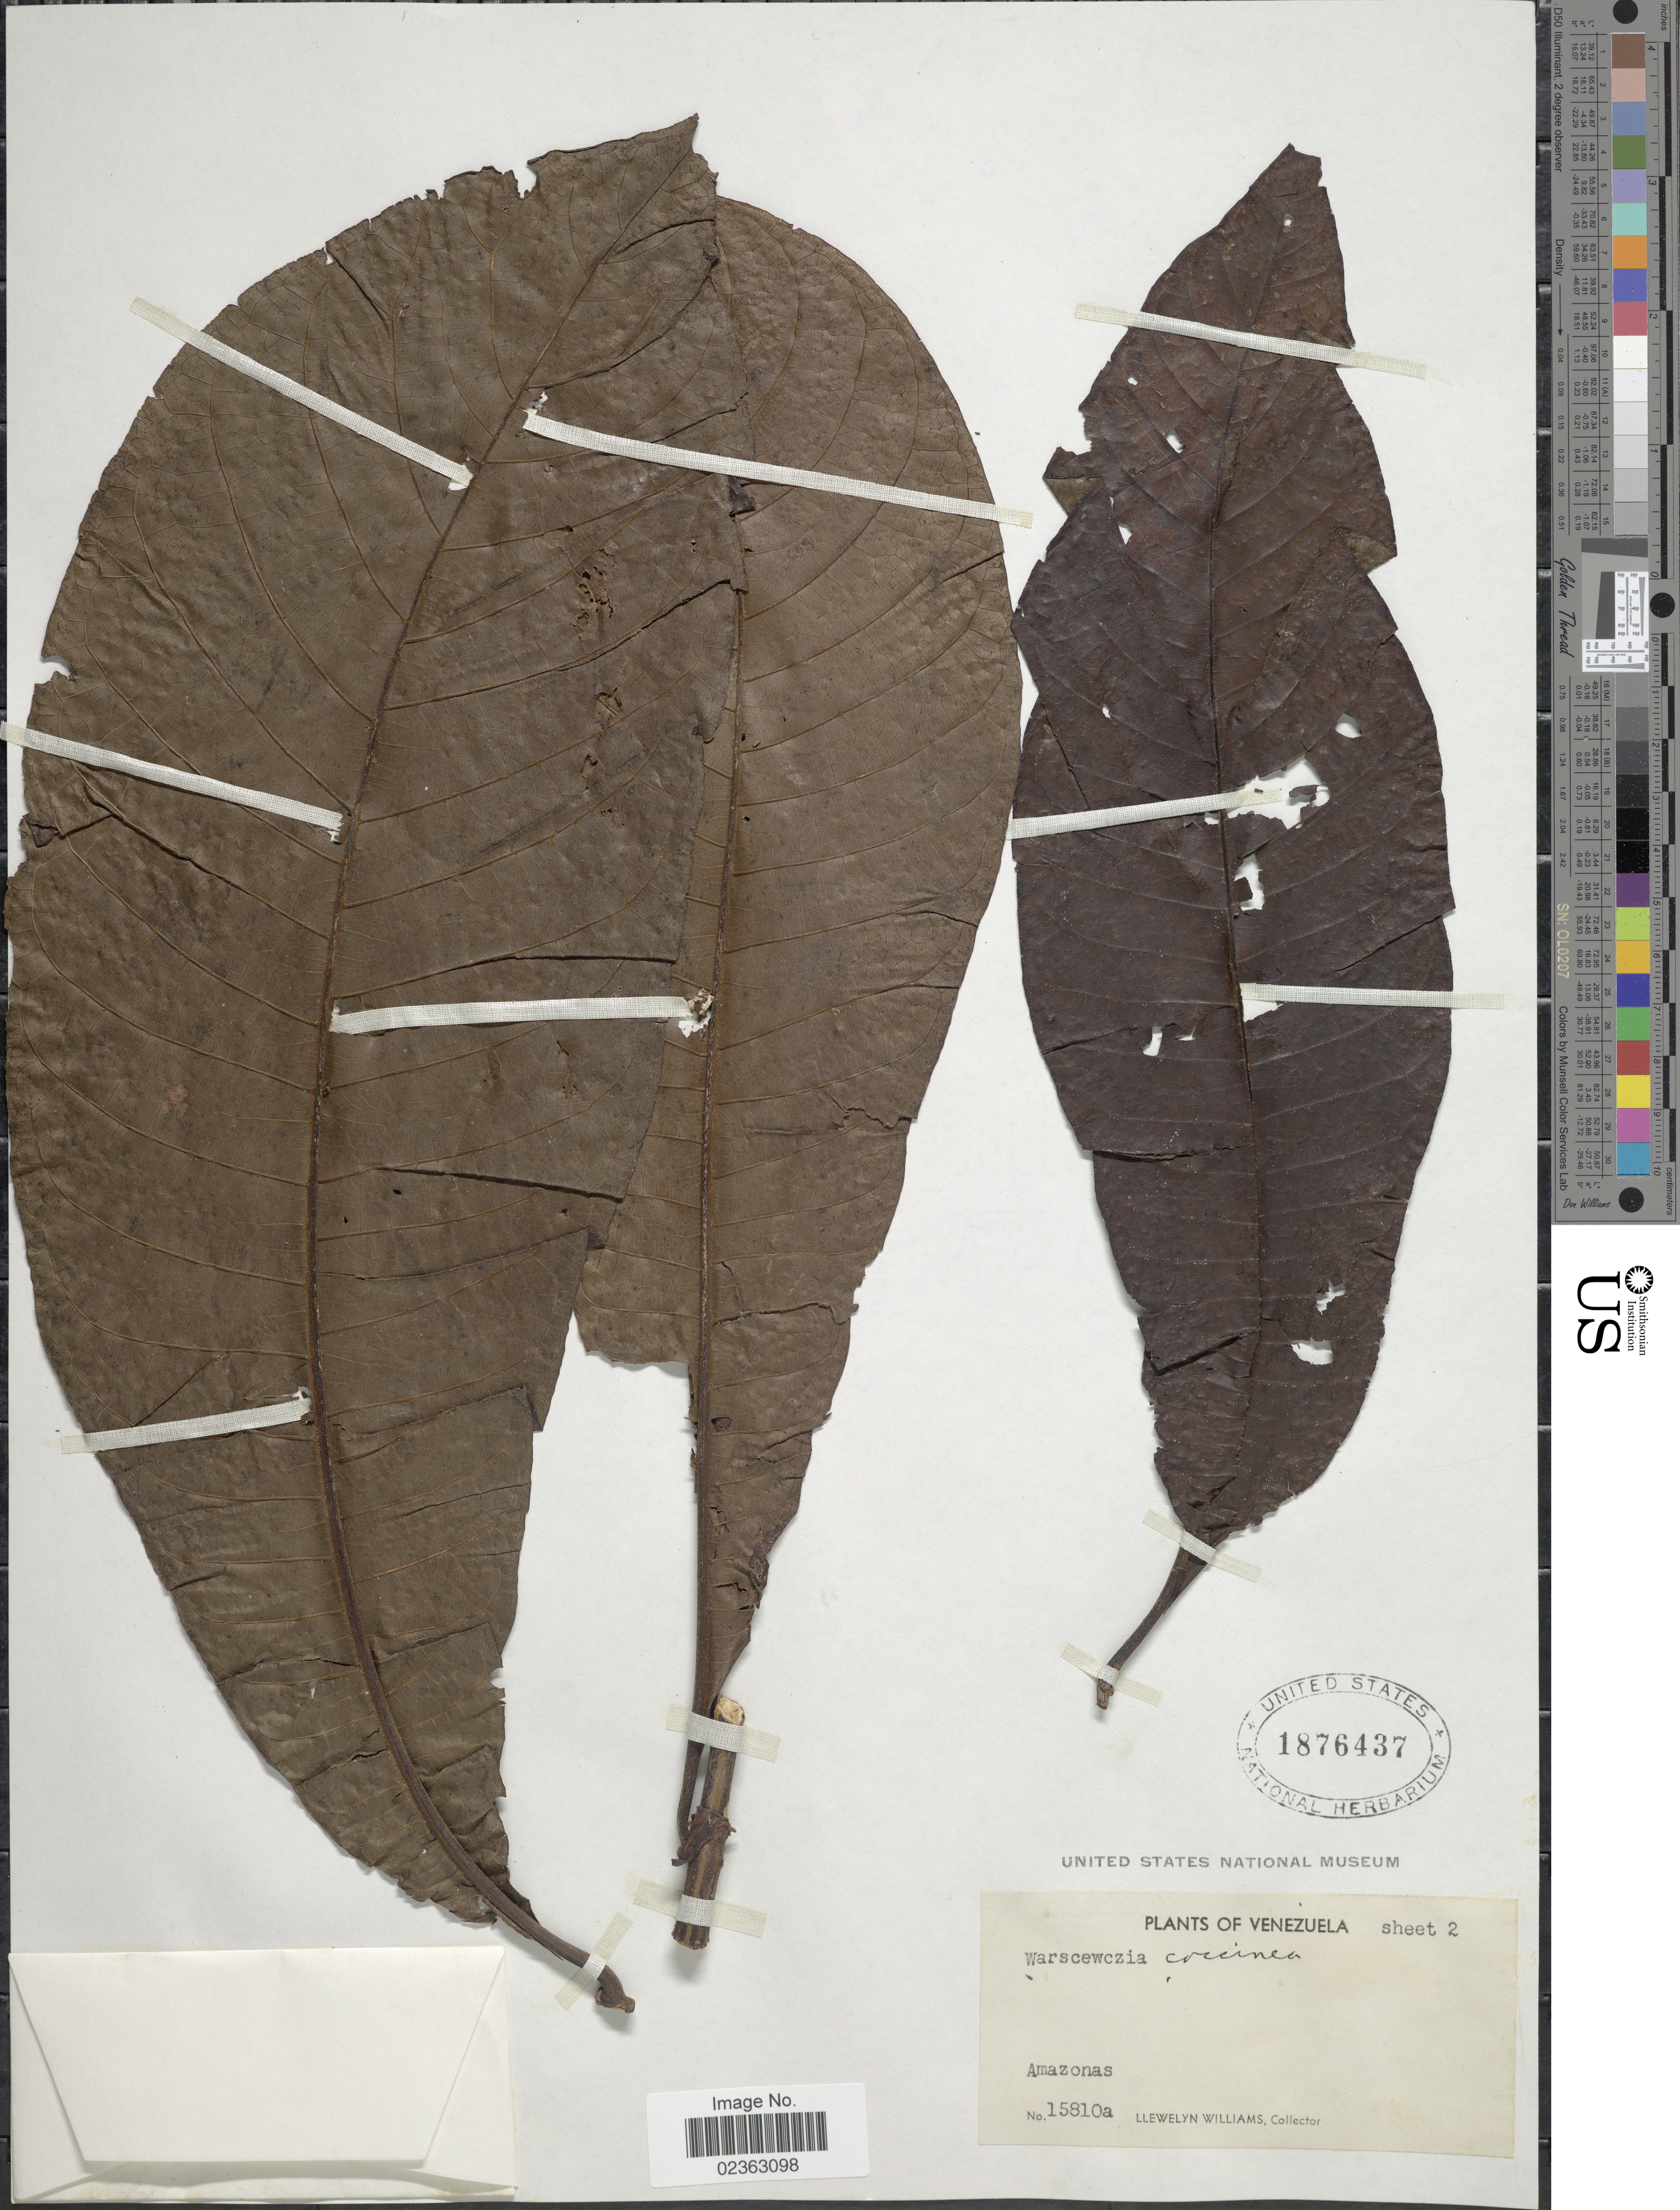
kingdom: Plantae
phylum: Tracheophyta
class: Magnoliopsida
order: Gentianales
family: Rubiaceae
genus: Warszewiczia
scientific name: Warszewiczia coccinea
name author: (Vahl) Klotzsch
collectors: Ll. Williams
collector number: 15810a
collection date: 1942-06-05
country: Venezuela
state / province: Amazonas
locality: Capihuara, Alto Casiquiare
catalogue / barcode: US 1876437